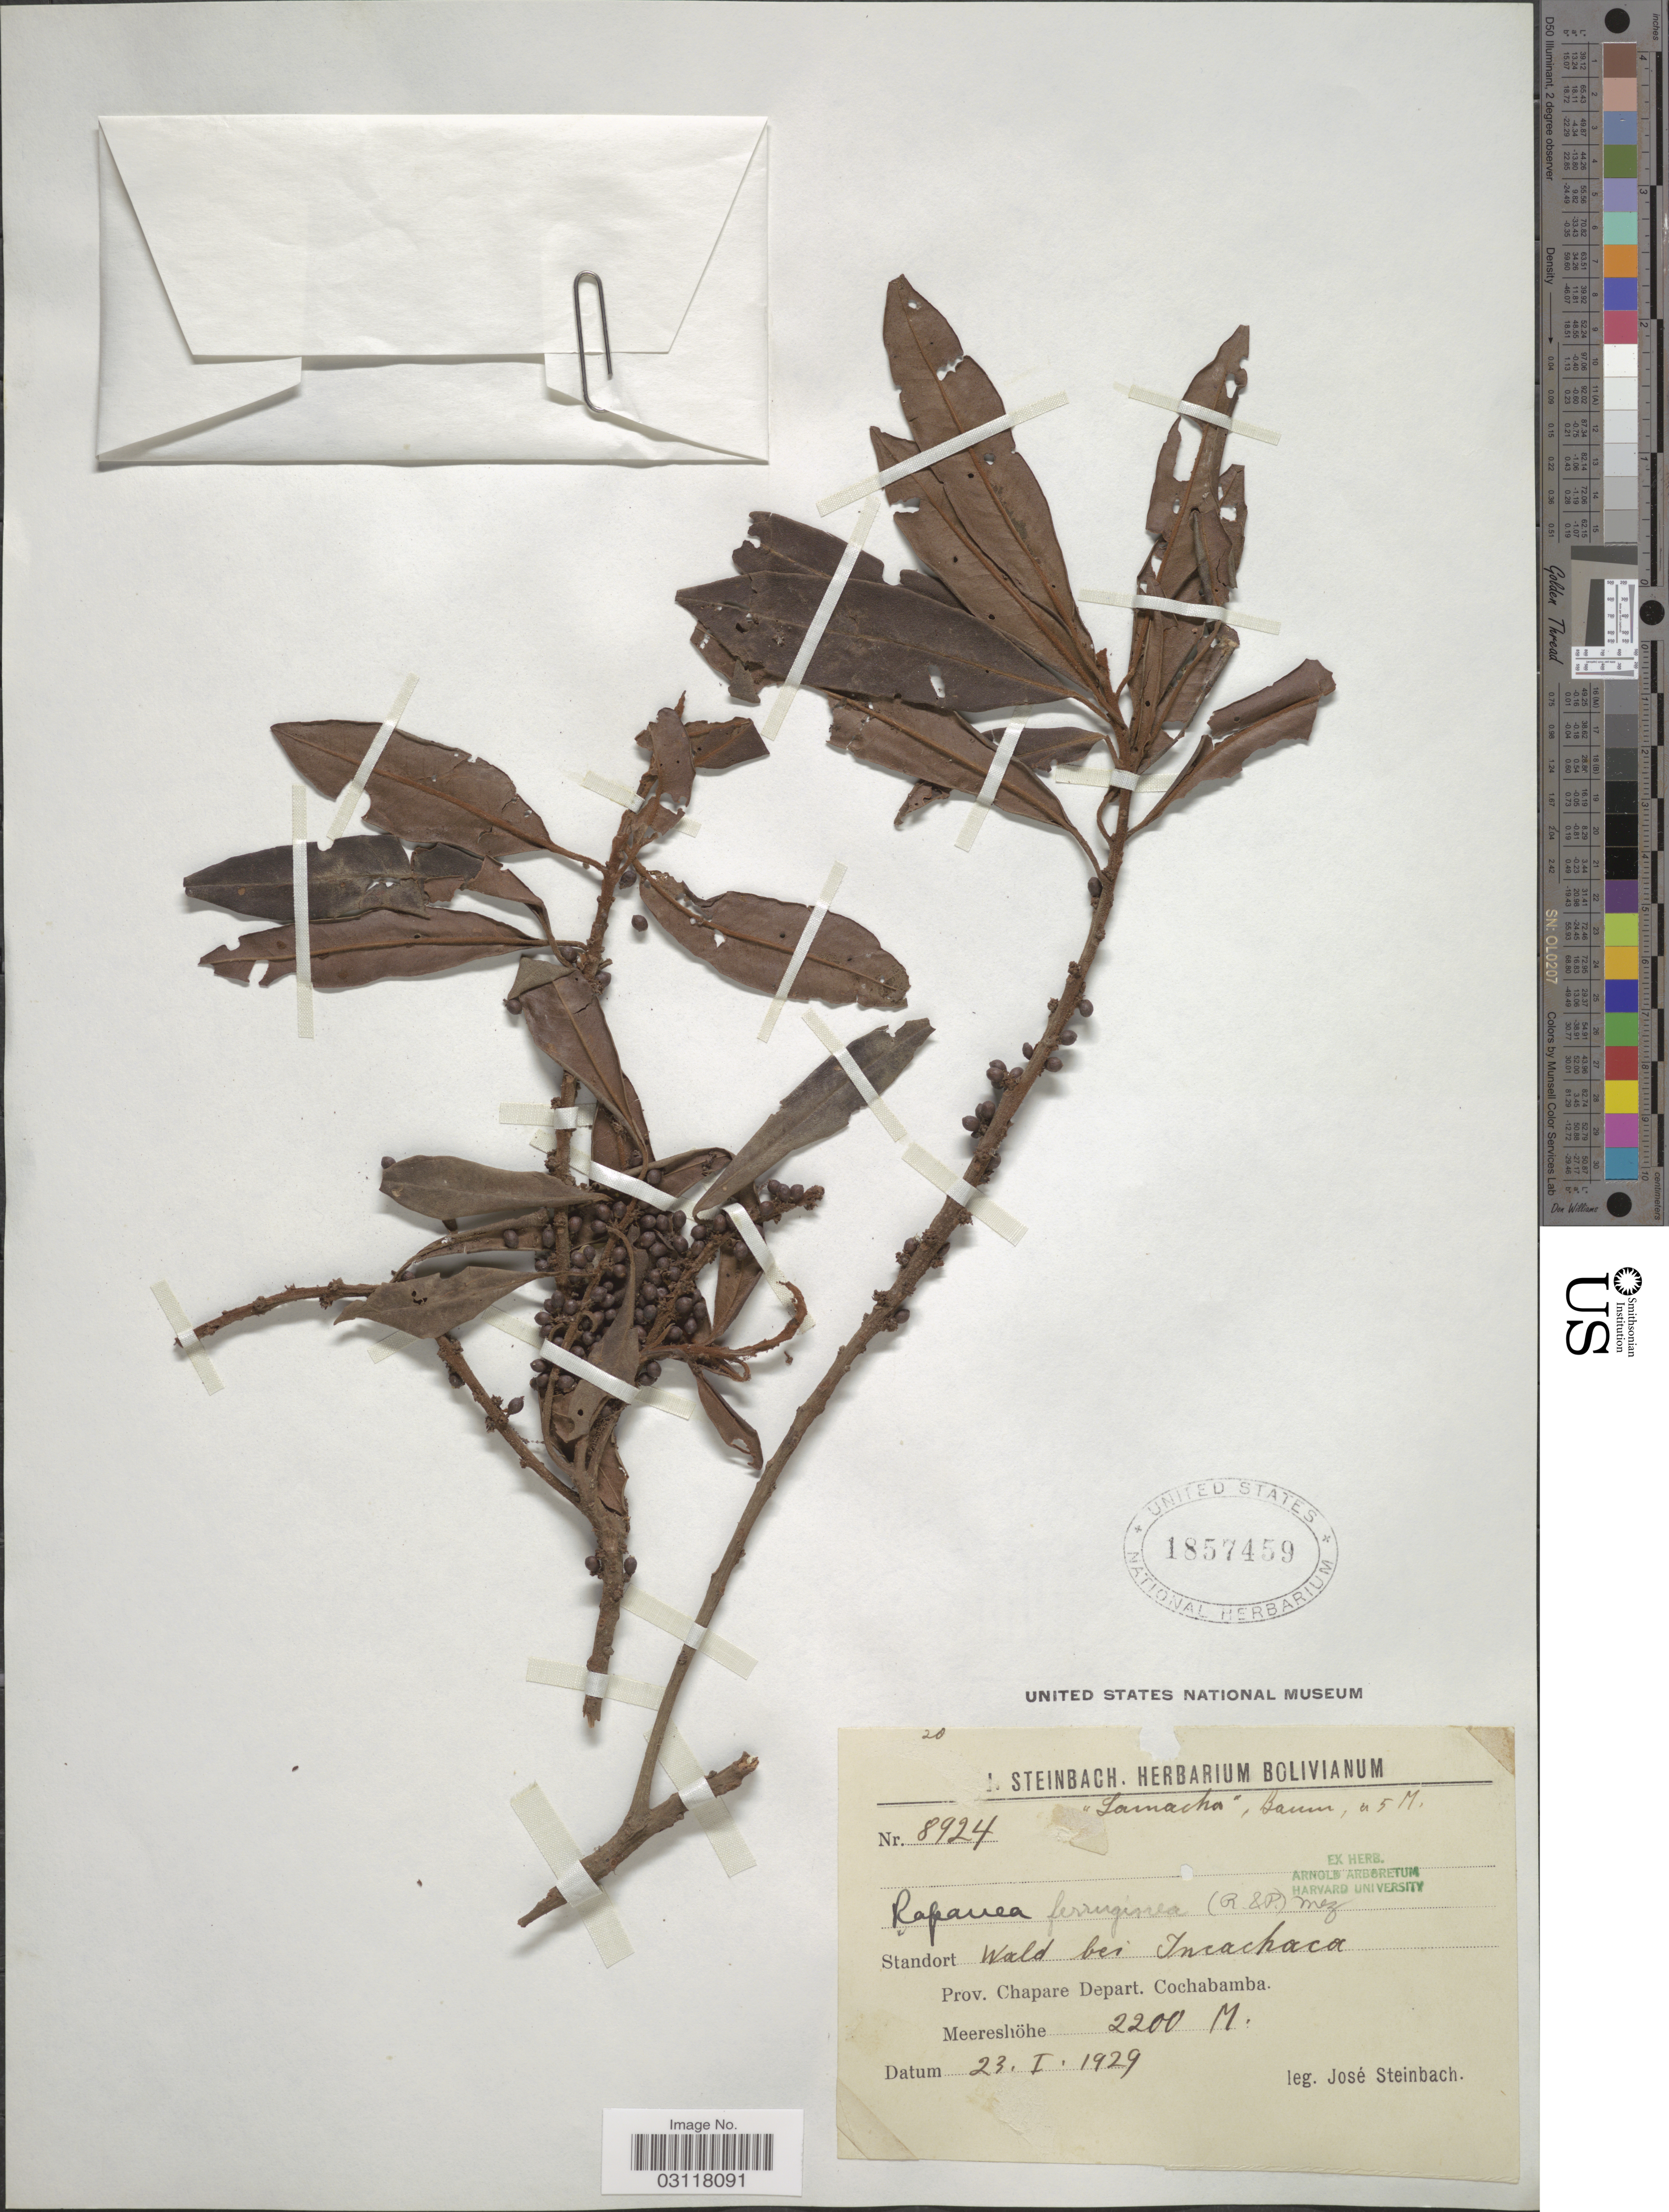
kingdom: Plantae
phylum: Tracheophyta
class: Magnoliopsida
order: Ericales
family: Primulaceae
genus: Rapanea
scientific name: Rapanea ferruginea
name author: (Ruiz & Pav.) Mez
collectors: J. Steinbach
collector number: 8924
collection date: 1929-01-23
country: Bolivia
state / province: Cochabamba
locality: Standort Wald bei Incachaca, Prov. Chapare, Depart. Cochabamba.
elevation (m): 2200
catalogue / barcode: US 1857459